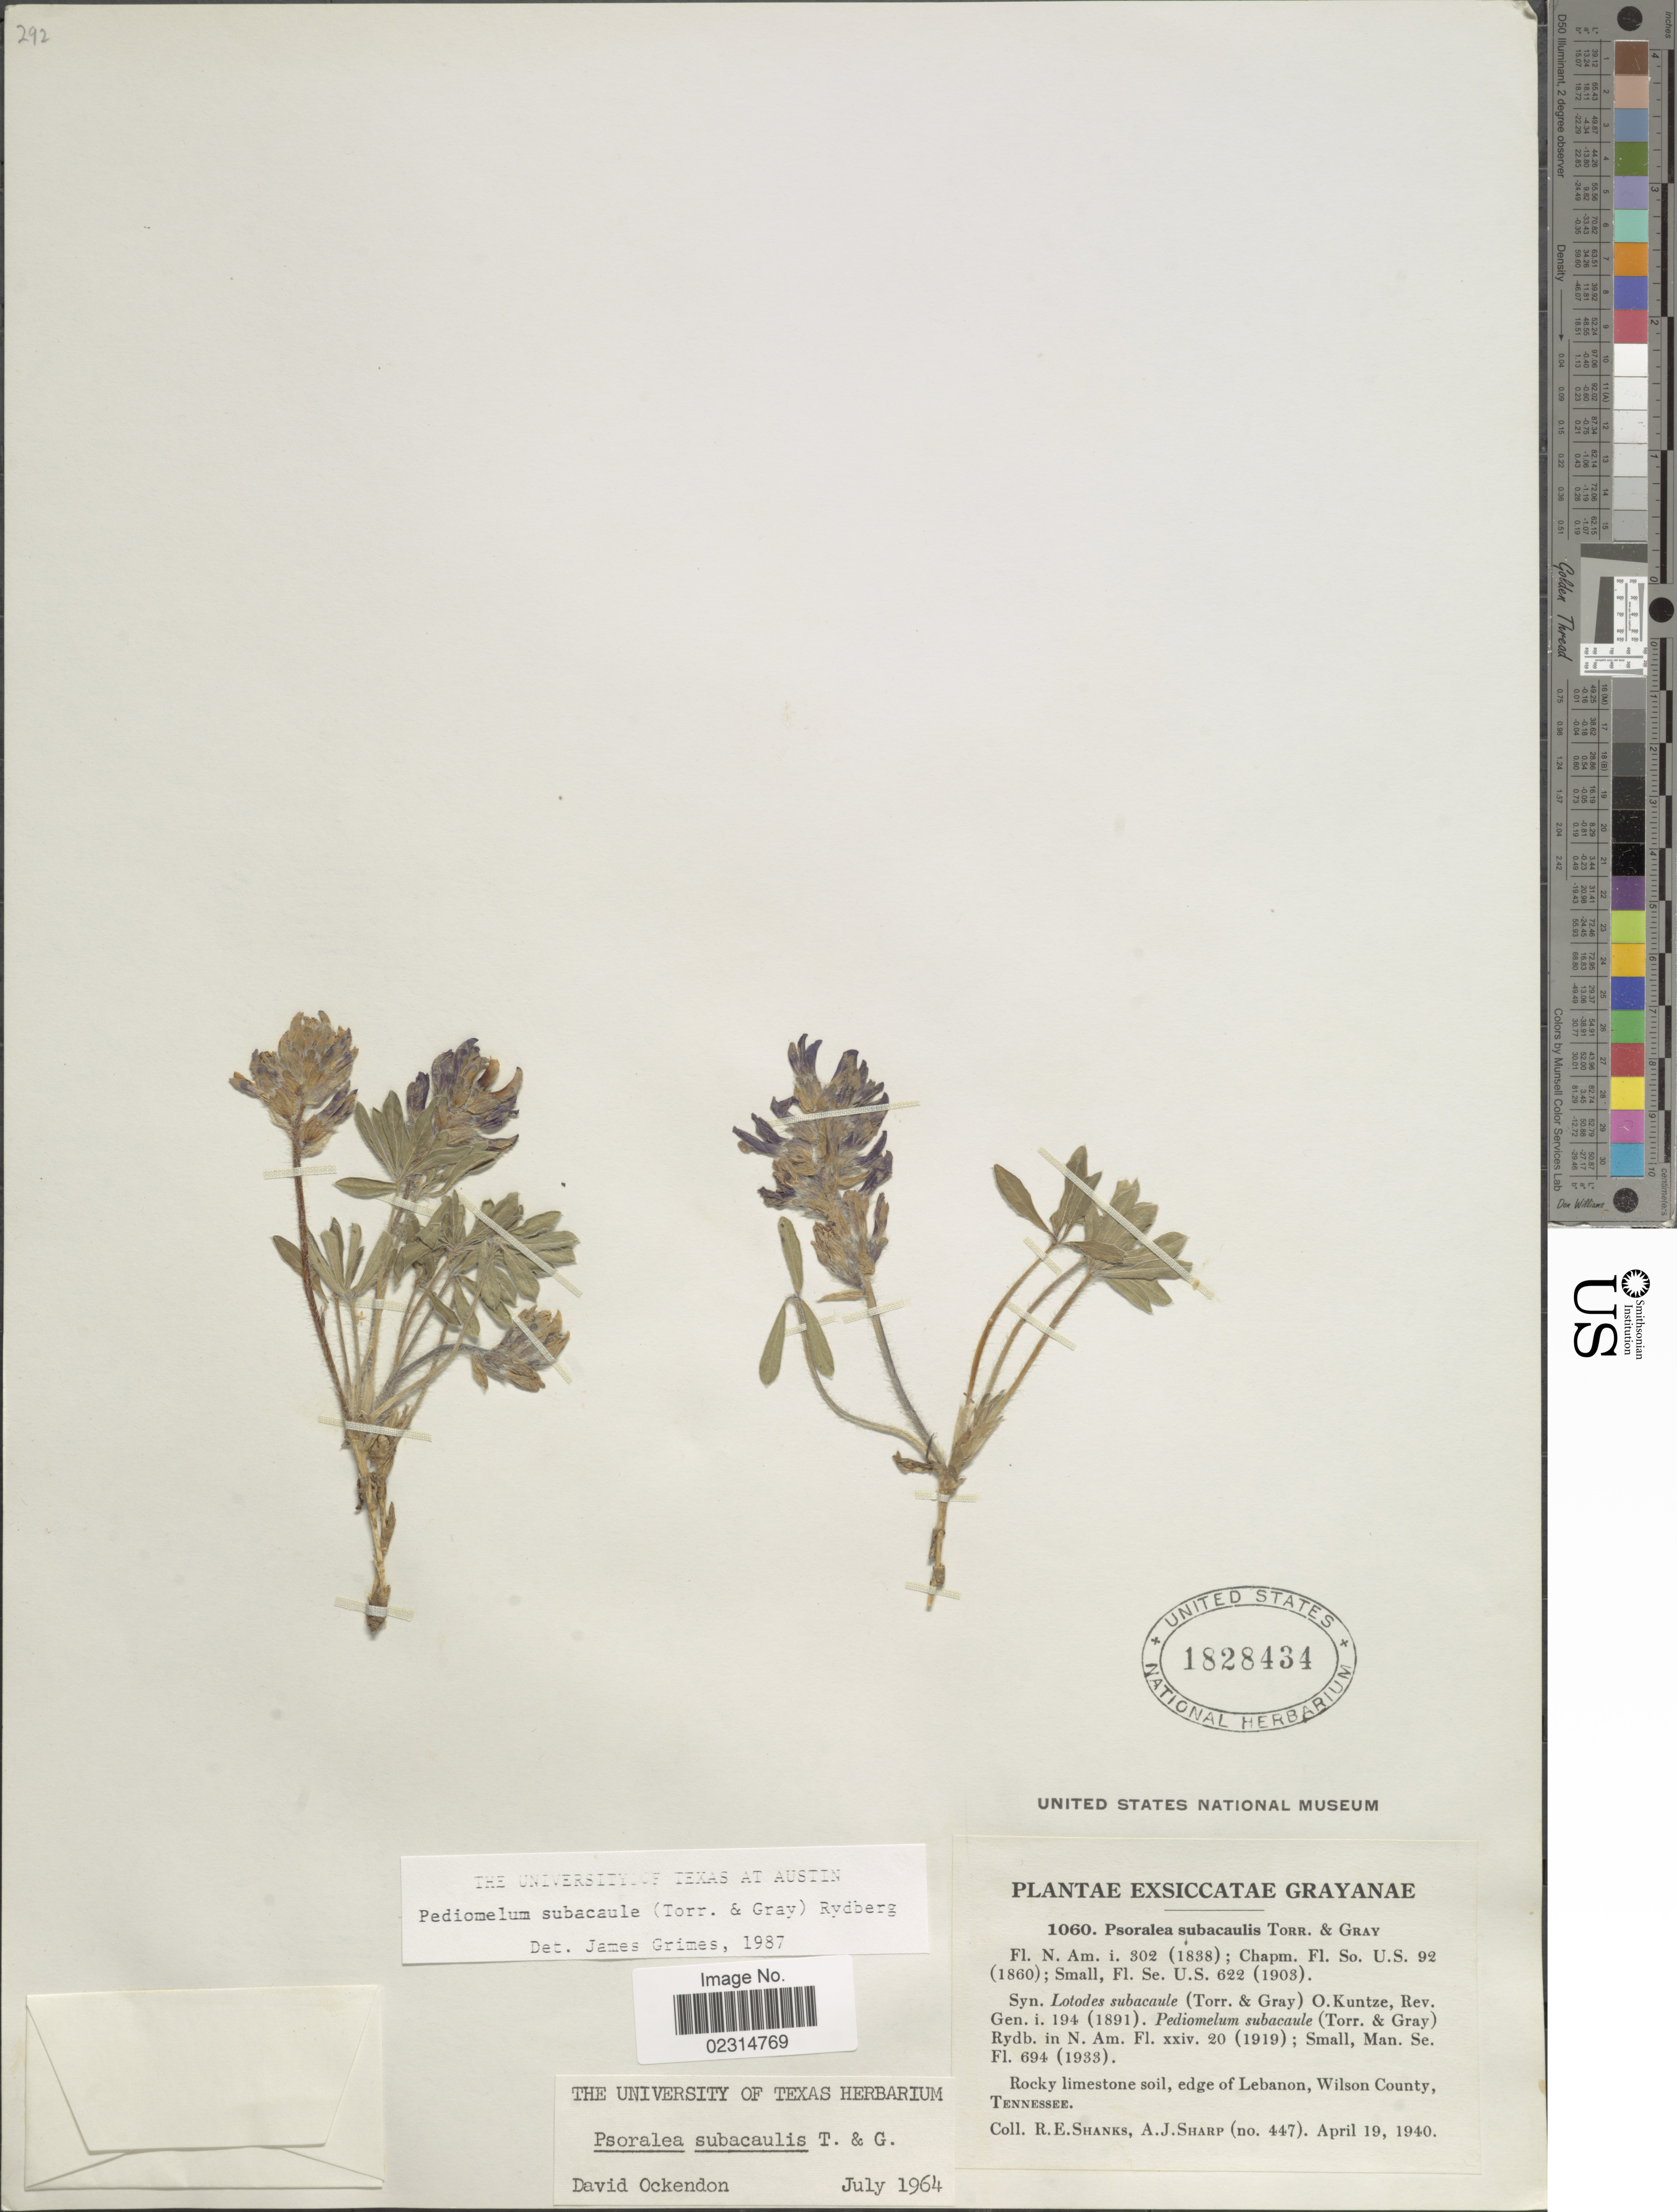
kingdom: Plantae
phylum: Tracheophyta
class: Magnoliopsida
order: Fabales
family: Fabaceae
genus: Pediomelum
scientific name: Pediomelum subacaule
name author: (Torr. & A. Gray) Rydb.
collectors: R. Shanks & A. J. Sharp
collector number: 447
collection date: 1940-04-19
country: United States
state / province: Tennessee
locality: Rocky limestone soil, edge of Lebanon, Wilson County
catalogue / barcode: US 1828434